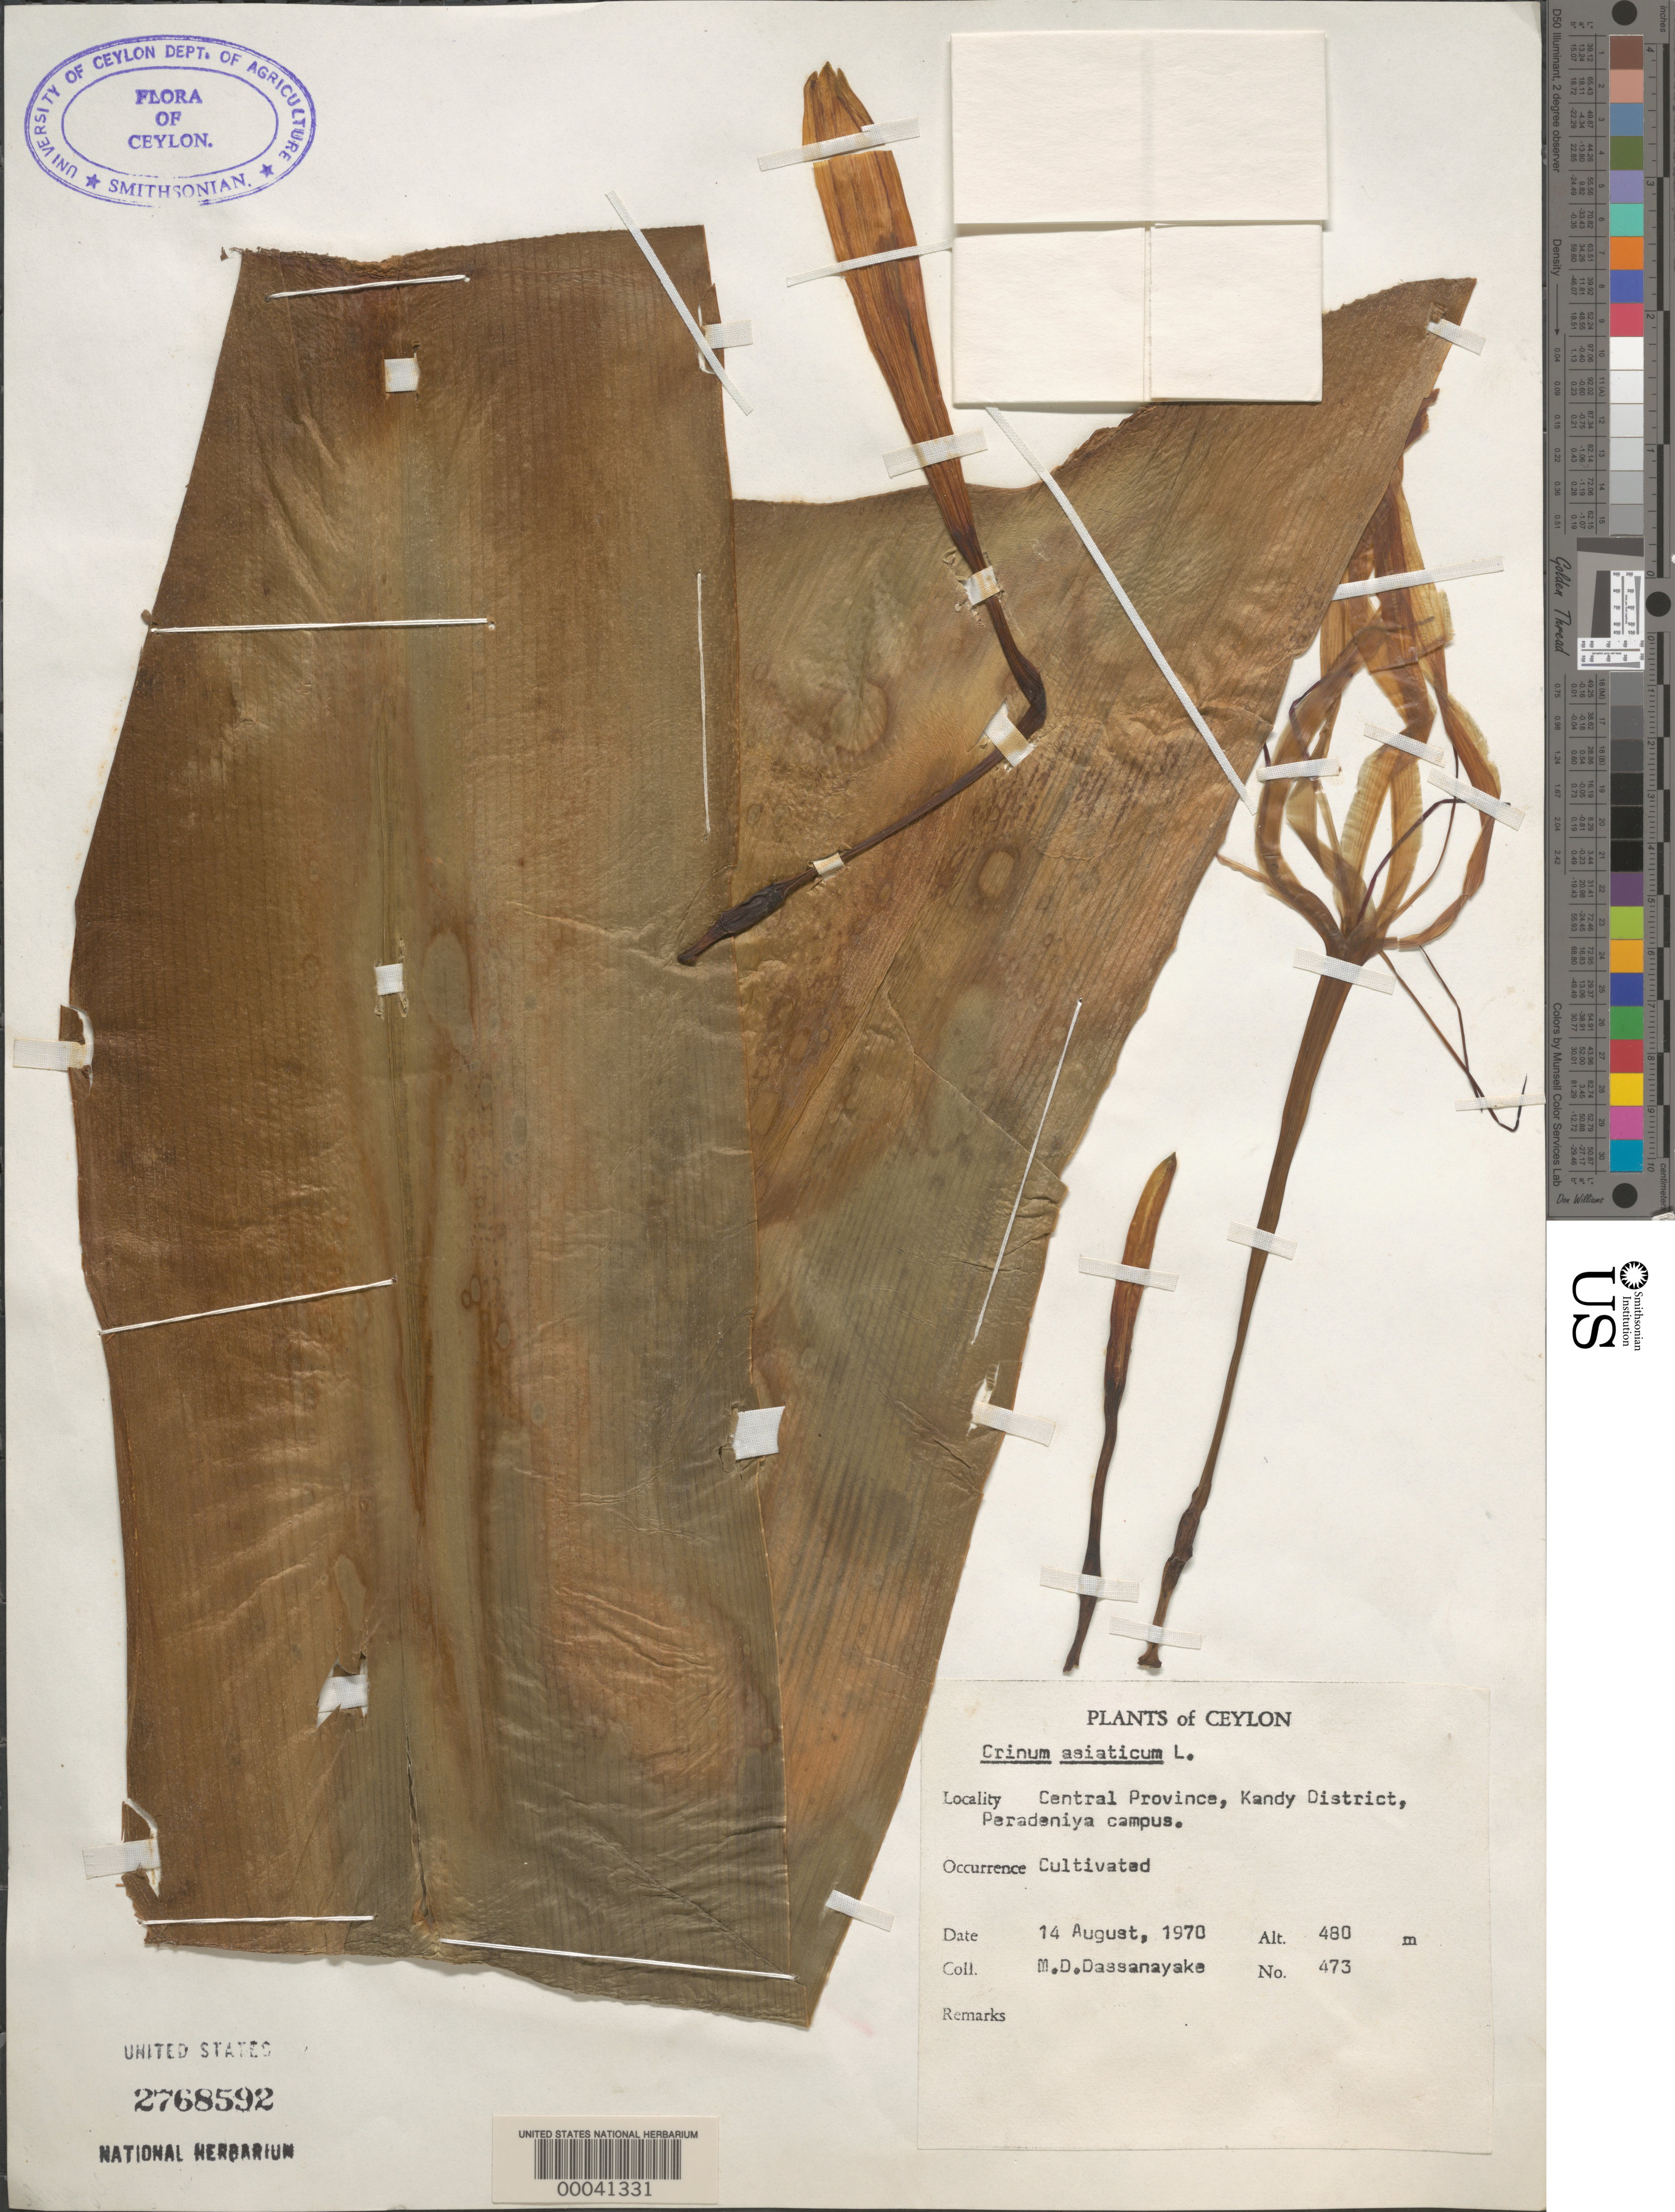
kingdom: Plantae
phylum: Tracheophyta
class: Liliopsida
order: Asparagales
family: Amaryllidaceae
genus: Crinum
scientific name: Crinum asiaticum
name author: L.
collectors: M. Dassanayake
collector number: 473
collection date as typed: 14 Aug 1970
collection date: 1970-08-14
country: Sri Lanka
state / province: Central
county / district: Kandy Dist.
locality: Peradeniya campus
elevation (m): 480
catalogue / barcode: US 2768592